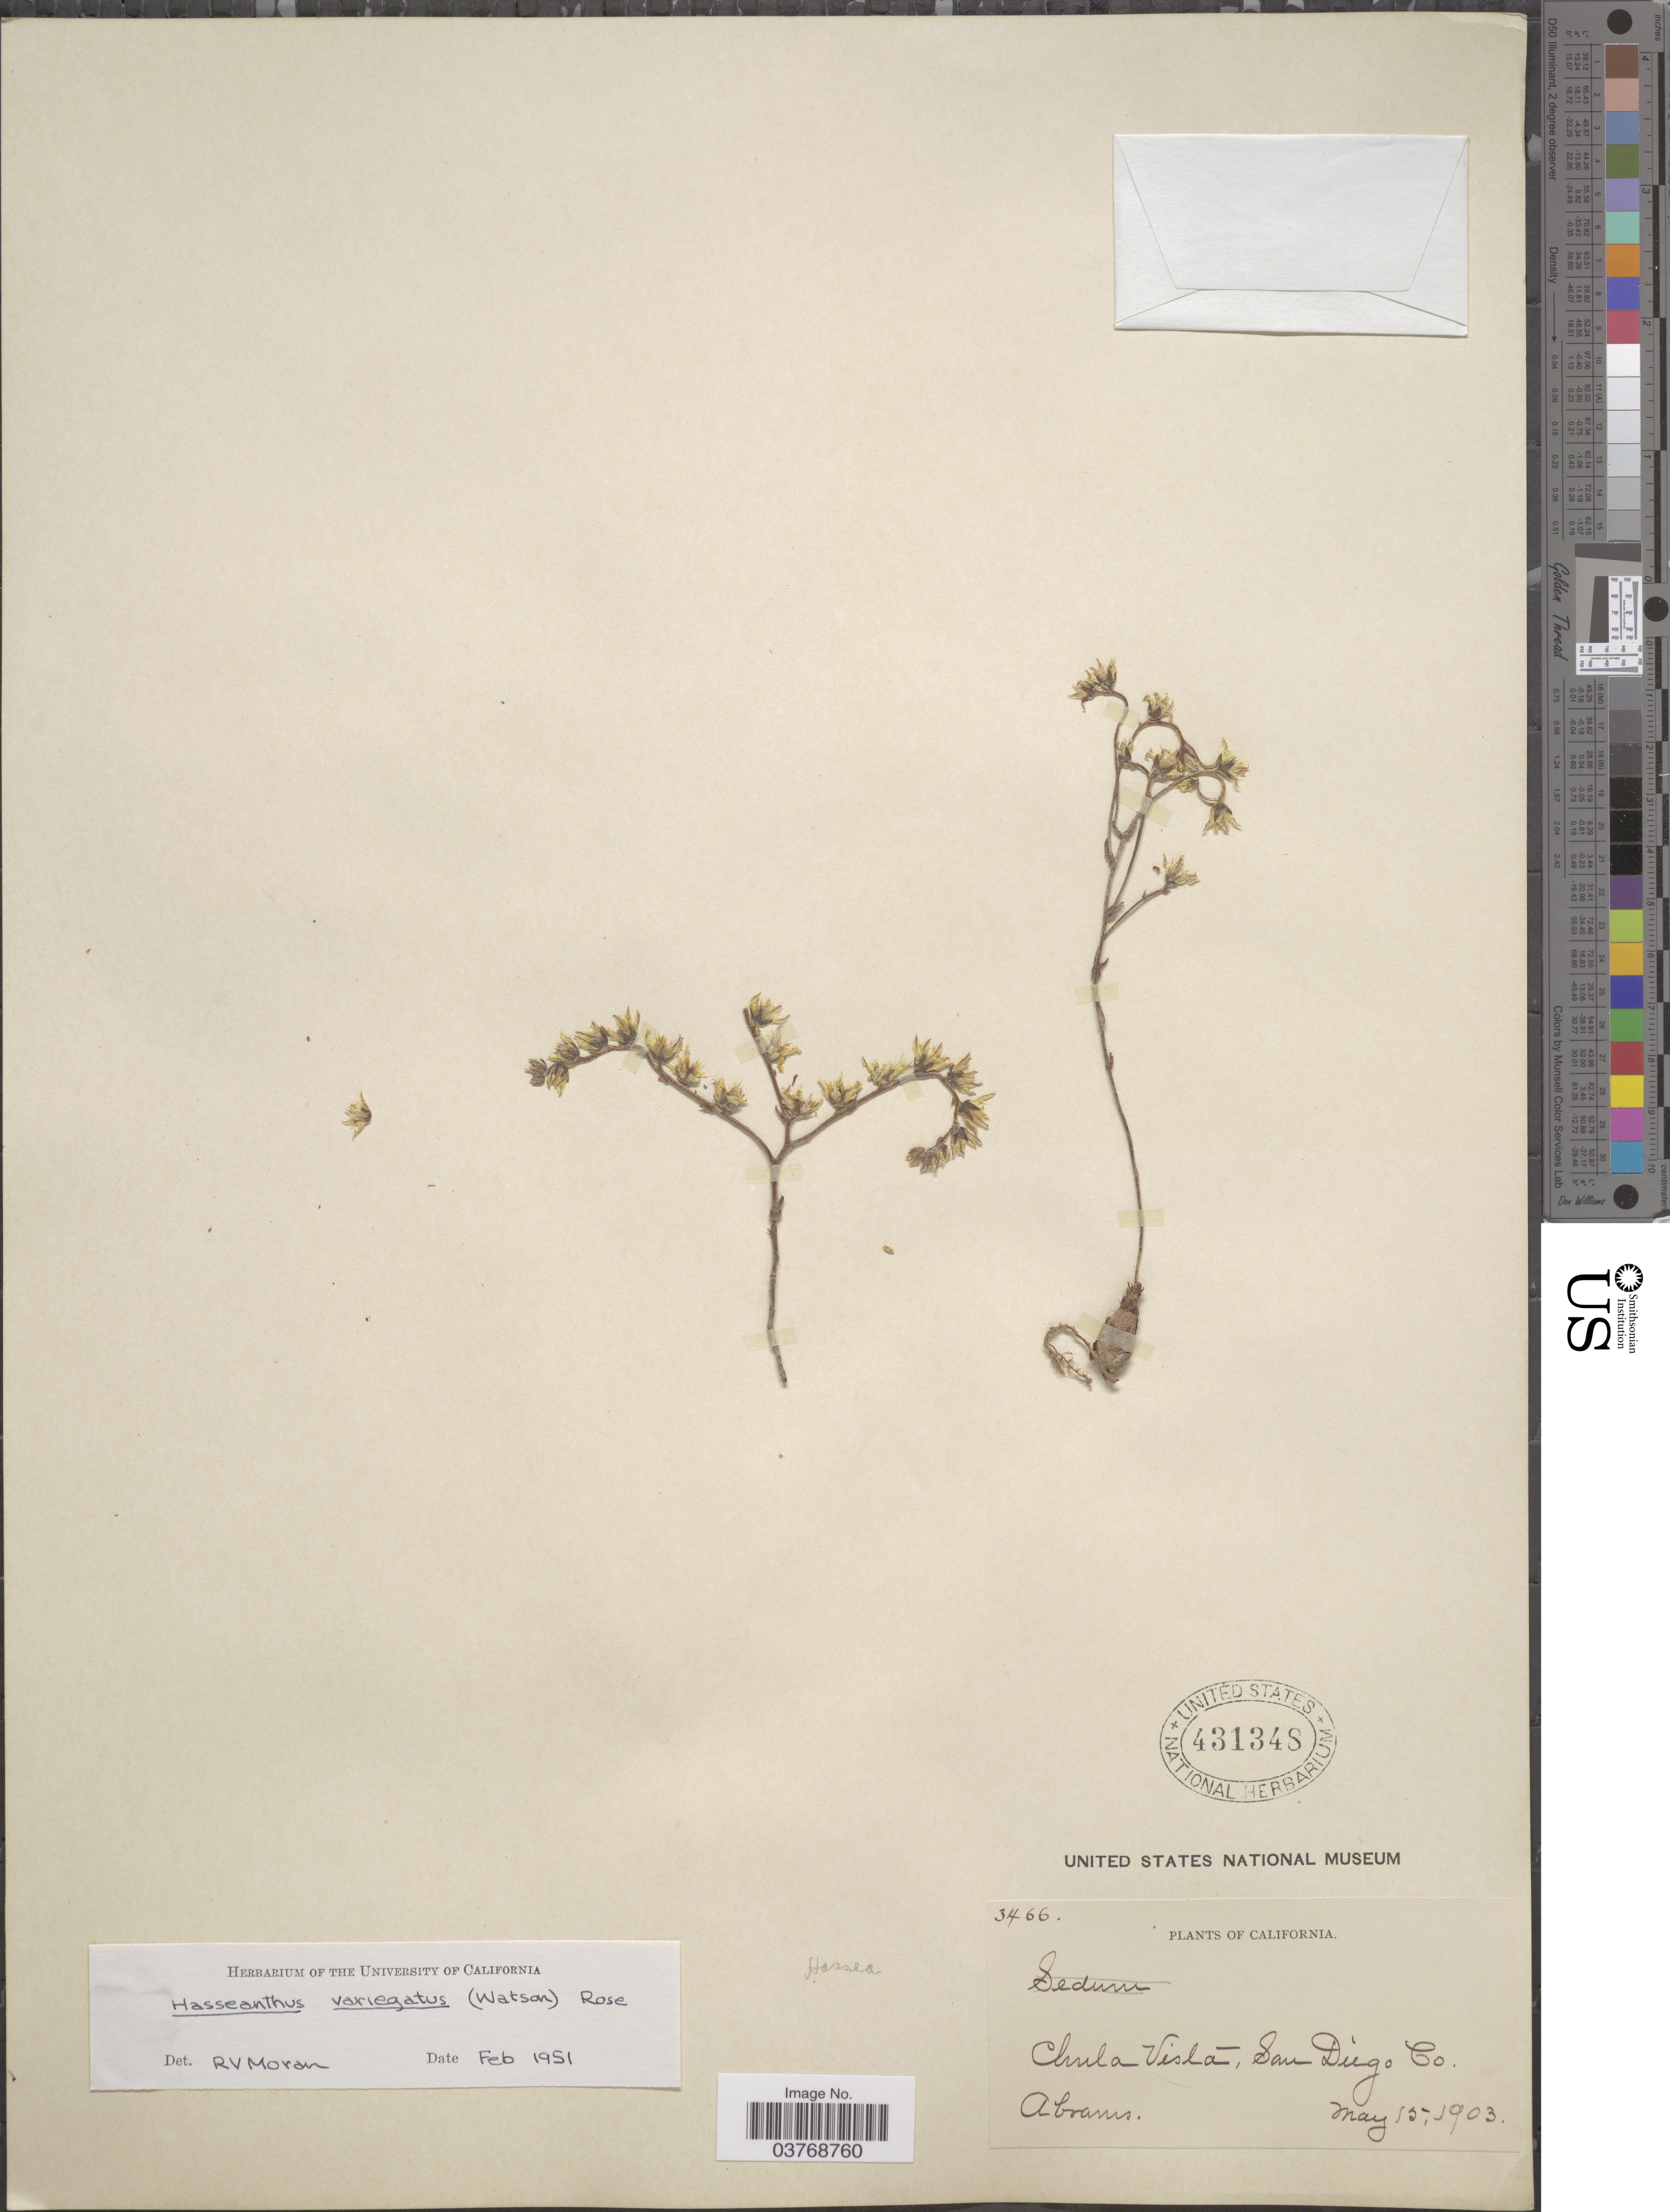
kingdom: Plantae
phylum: Tracheophyta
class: Magnoliopsida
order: Saxifragales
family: Crassulaceae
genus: Dudleya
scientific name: Dudleya variegata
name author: (S. Watson) Moran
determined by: Strong, Mark T., (BOT), Smithsonian Institution - National Museum of Natural History (UNITED STATES)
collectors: Abrams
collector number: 3466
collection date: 1903-05-15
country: United States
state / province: California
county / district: San Diego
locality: Chula Vista, San Diego Co.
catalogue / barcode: US 431348